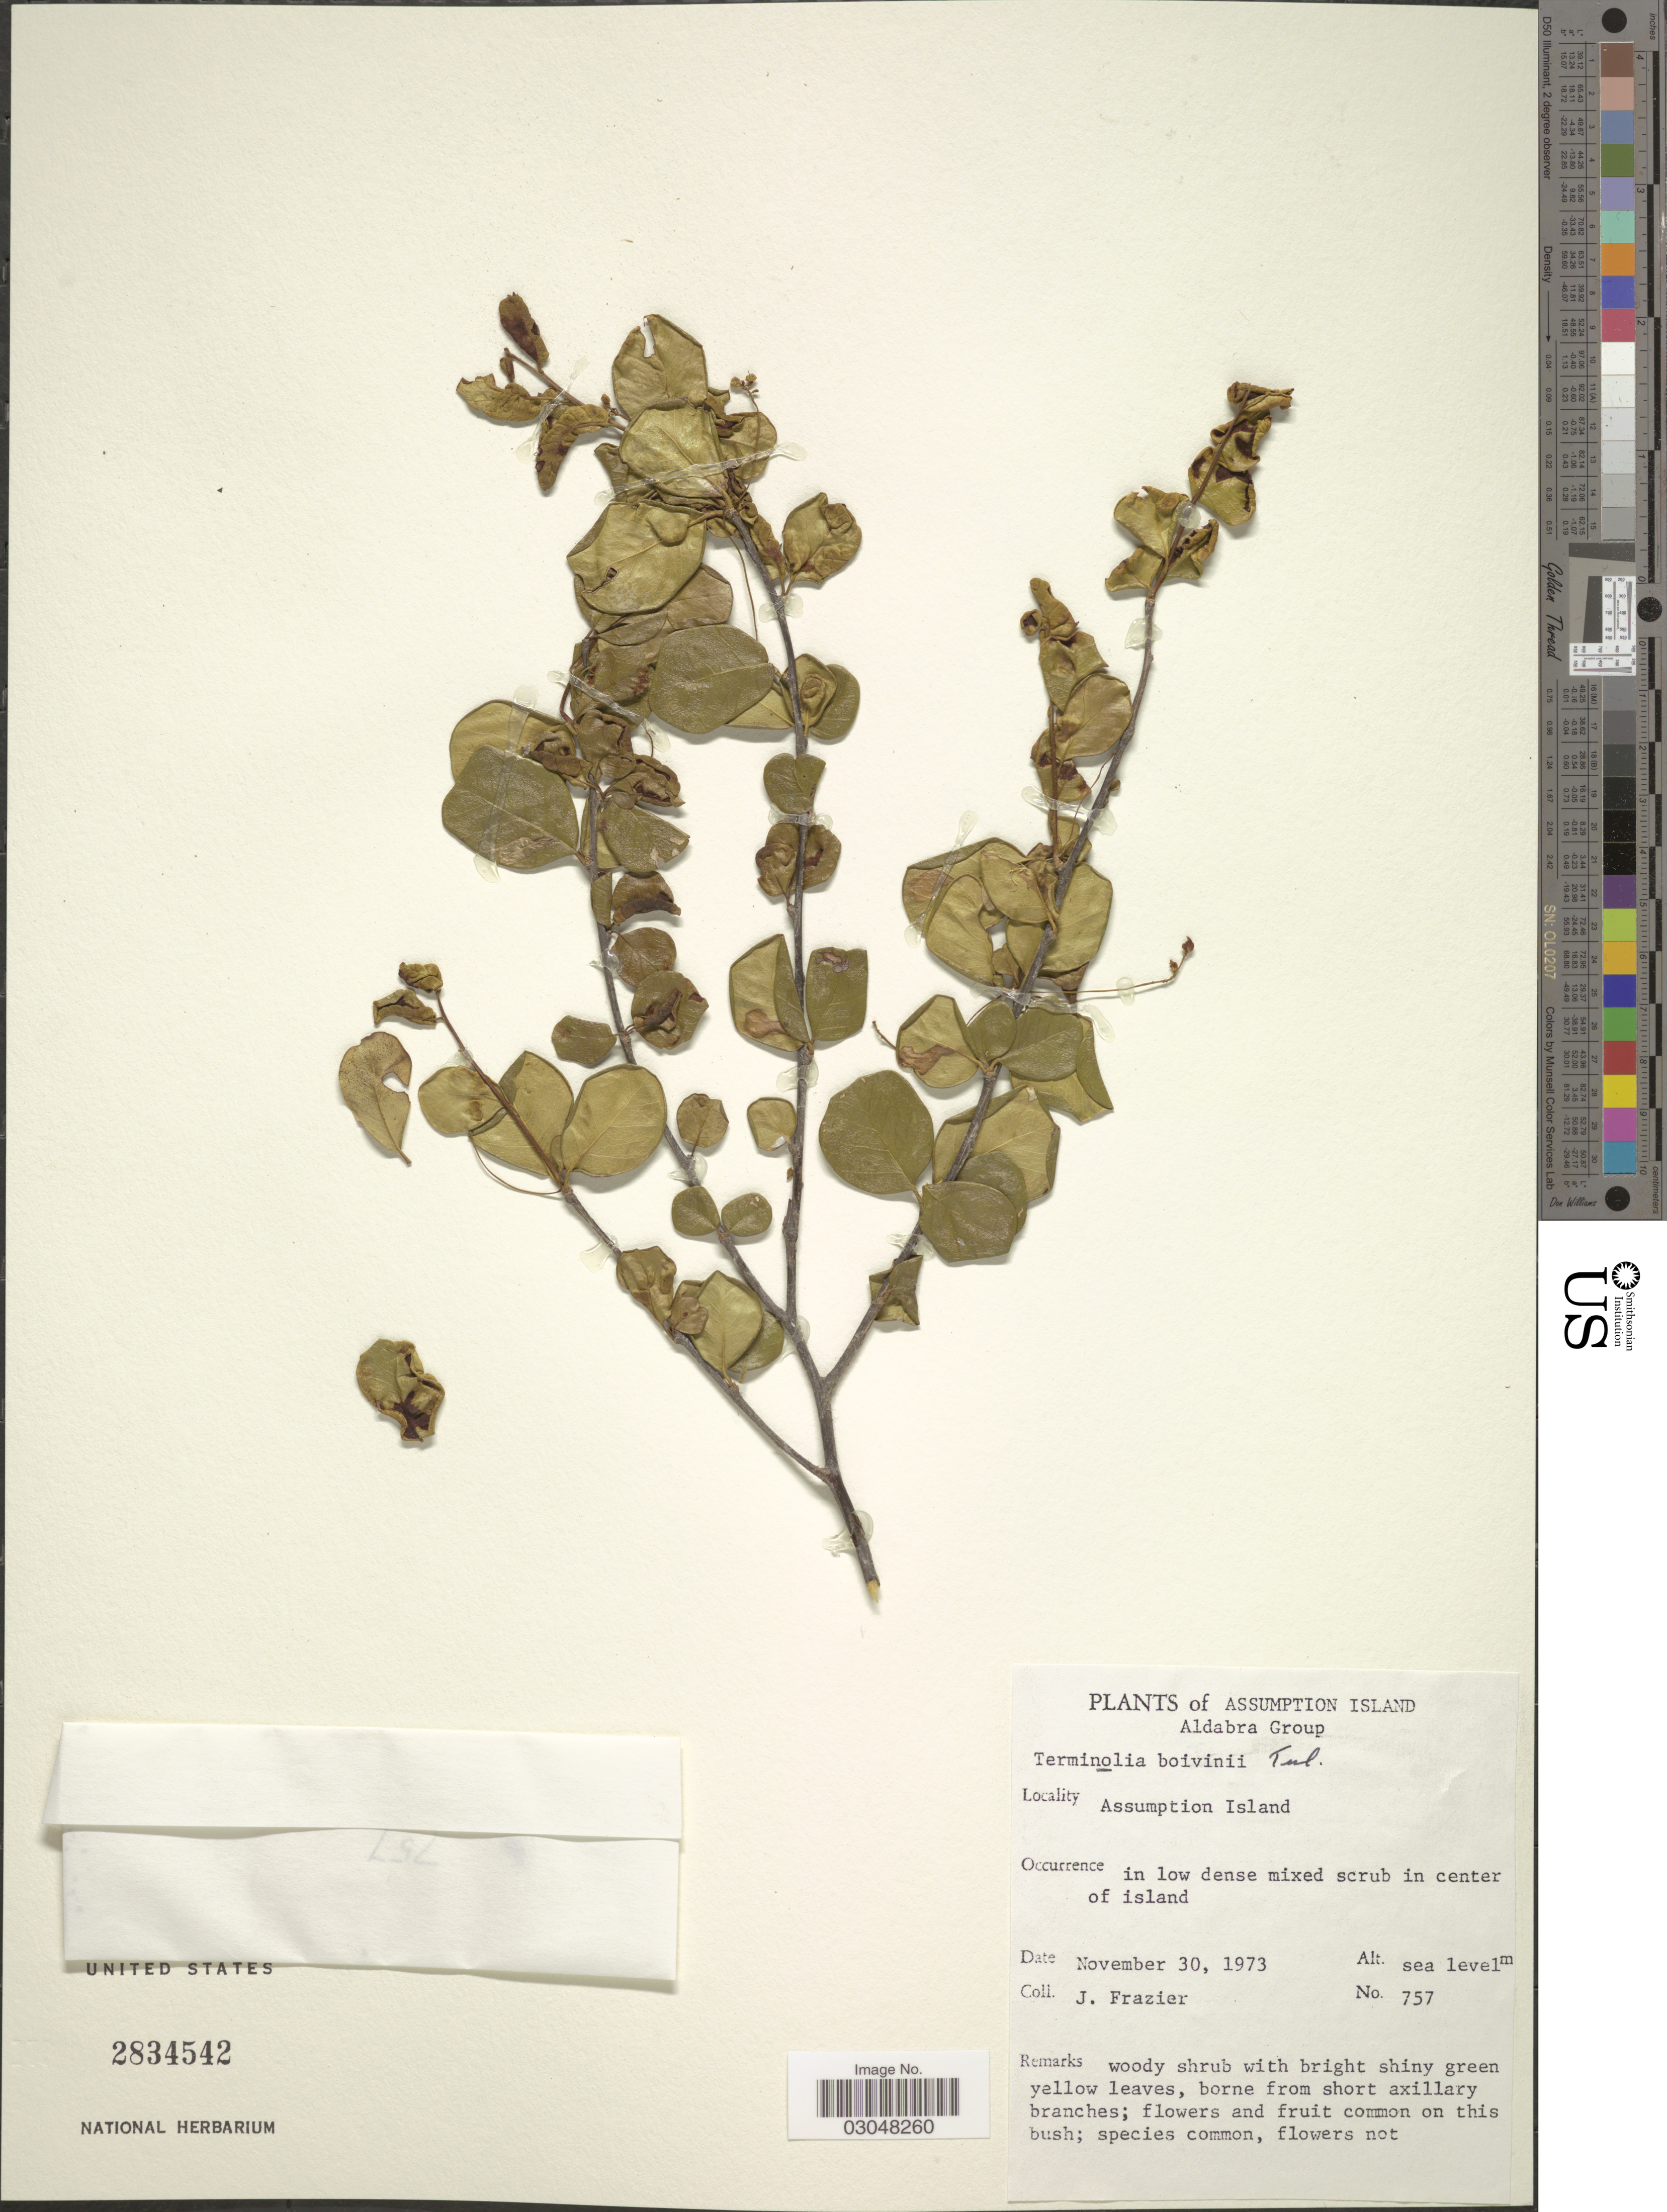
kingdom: Plantae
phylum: Tracheophyta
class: Magnoliopsida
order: Myrtales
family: Combretaceae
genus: Terminalia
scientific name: Terminalia boivinii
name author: Tul.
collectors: J. Frazier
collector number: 757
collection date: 1973-11-30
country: Seychelles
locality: Assumption Island. Aldabra Group. Assumption Island.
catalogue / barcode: US 2834542